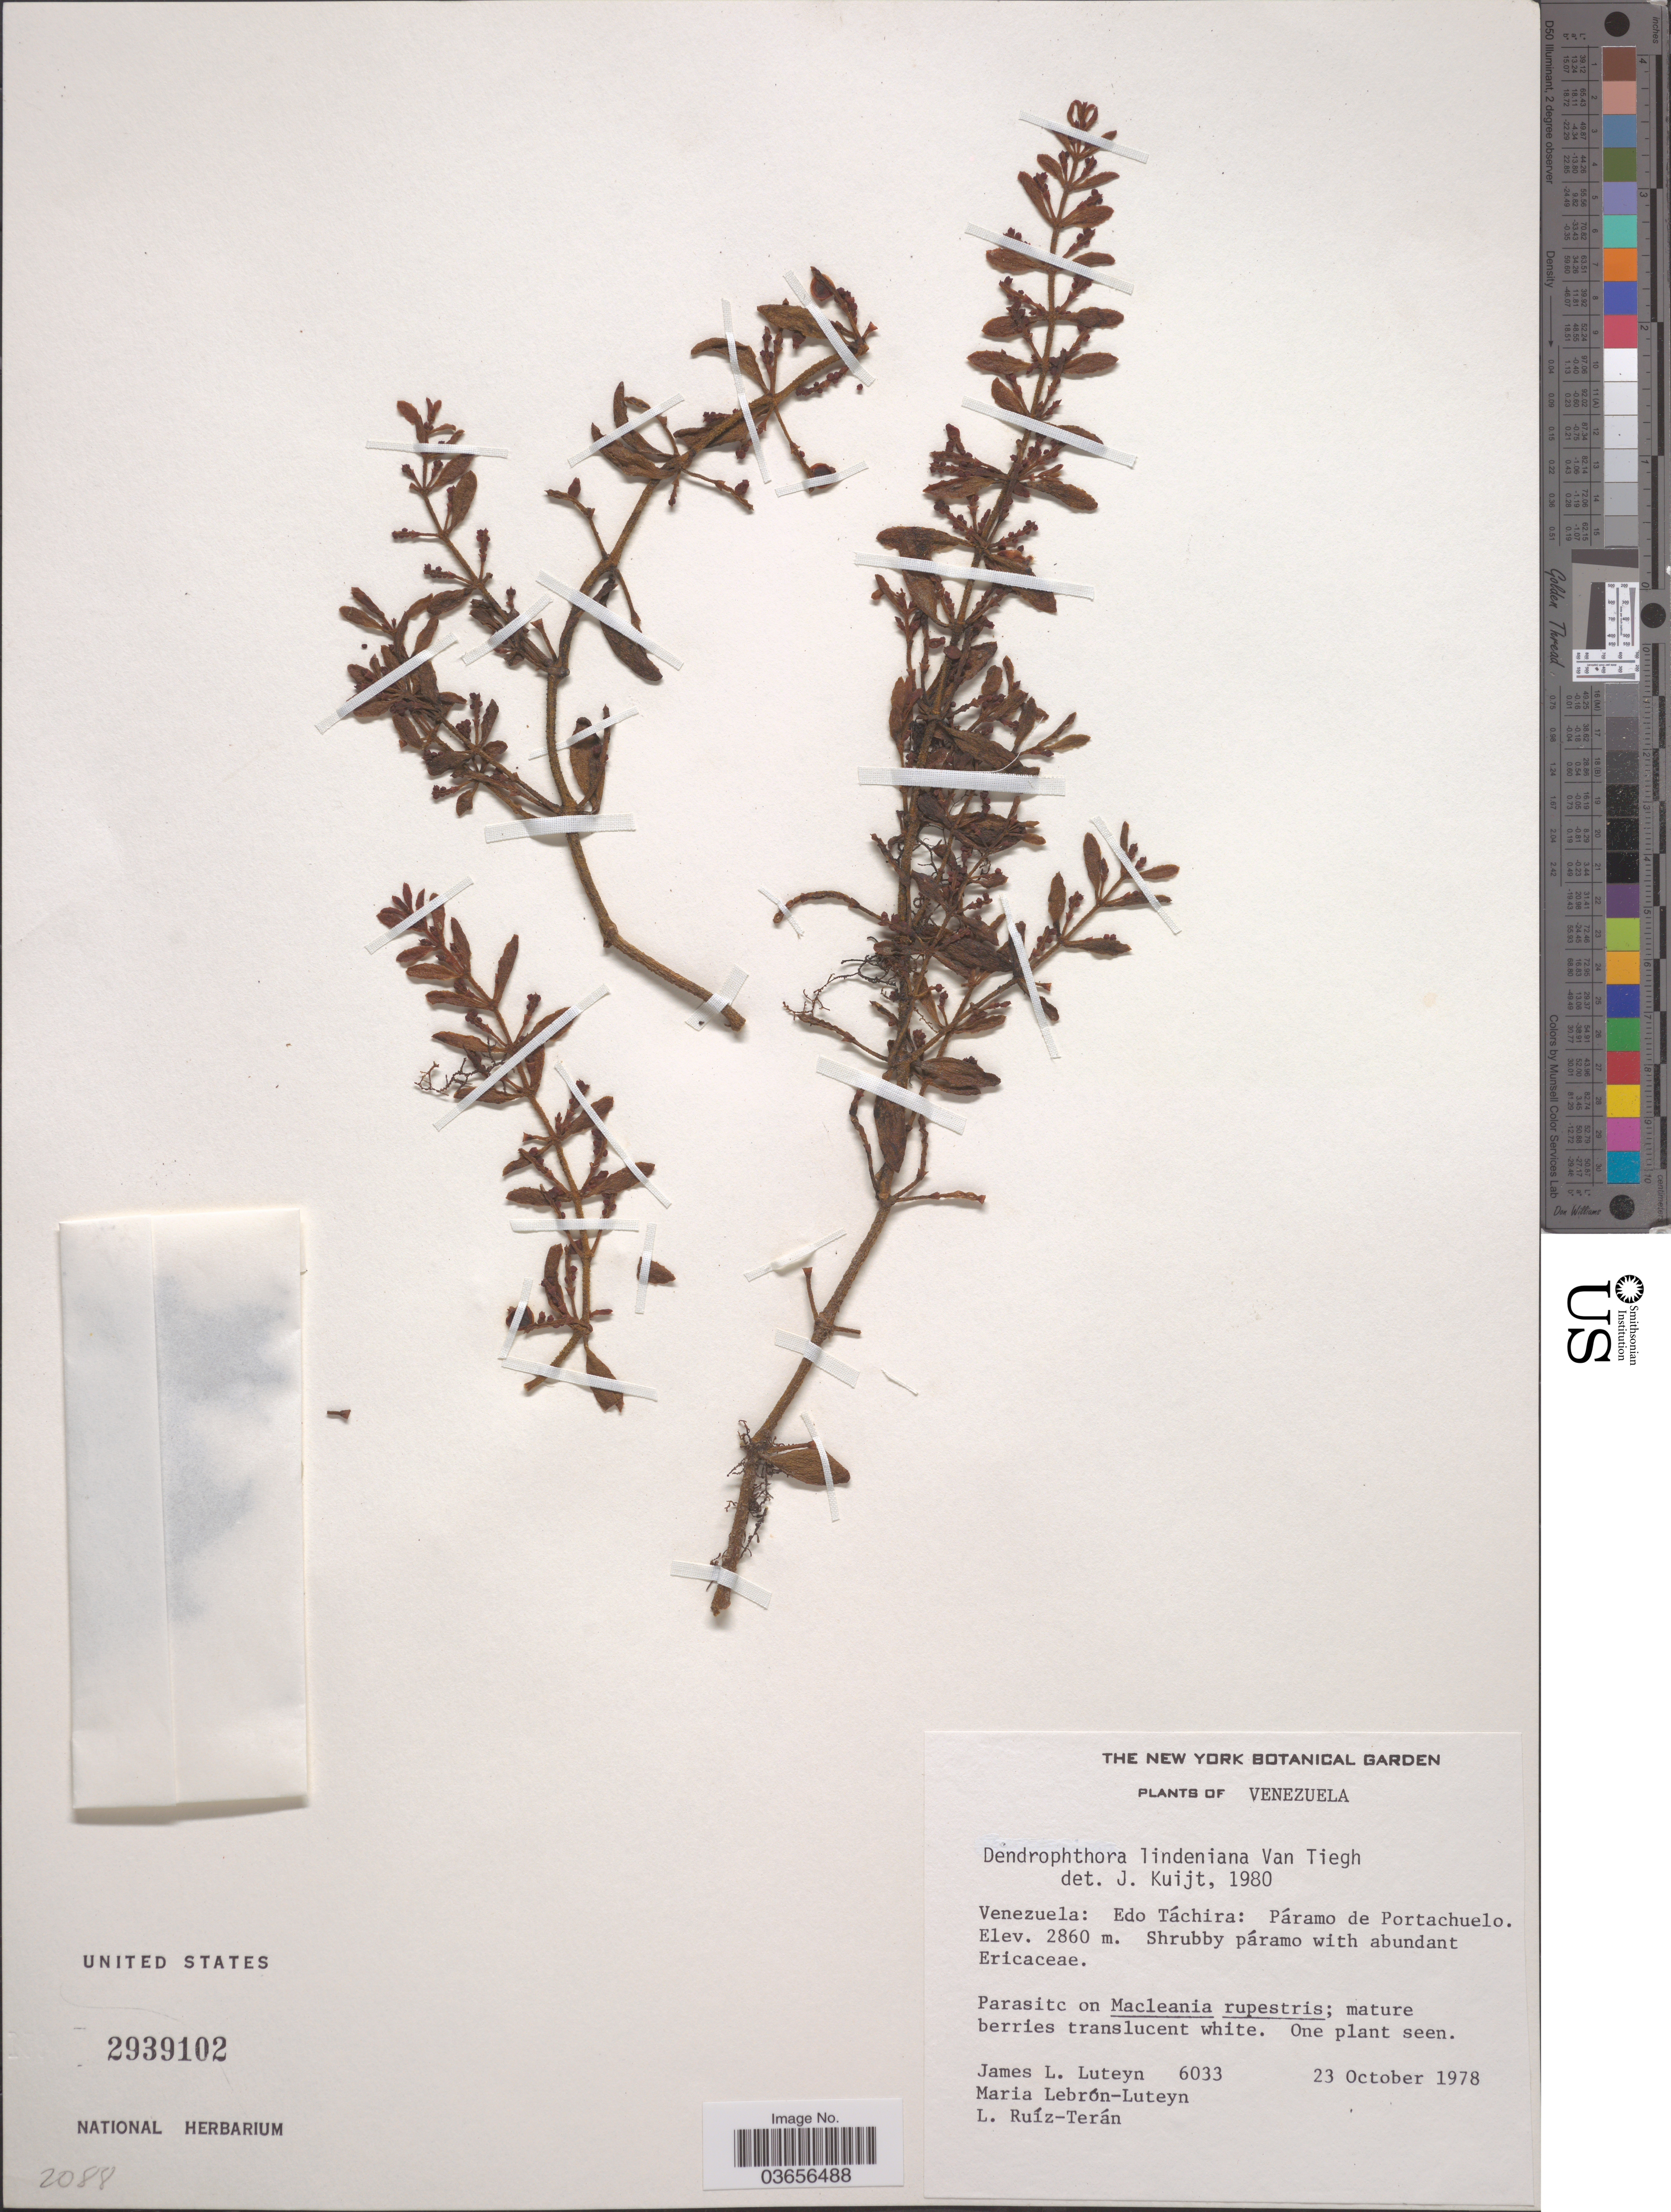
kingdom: Plantae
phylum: Tracheophyta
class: Magnoliopsida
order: Santalales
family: Viscaceae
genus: Dendrophthora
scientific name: Dendrophthora lindeniana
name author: Tiegh.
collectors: J. L. Luteyn, M. L. Lebrón-Luteyn & L. E. Ruíz-Terán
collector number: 6033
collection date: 1978-10-23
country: Venezuela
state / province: Tachira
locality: Páramo de Portachuelo.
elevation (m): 2860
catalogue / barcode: US 2939102